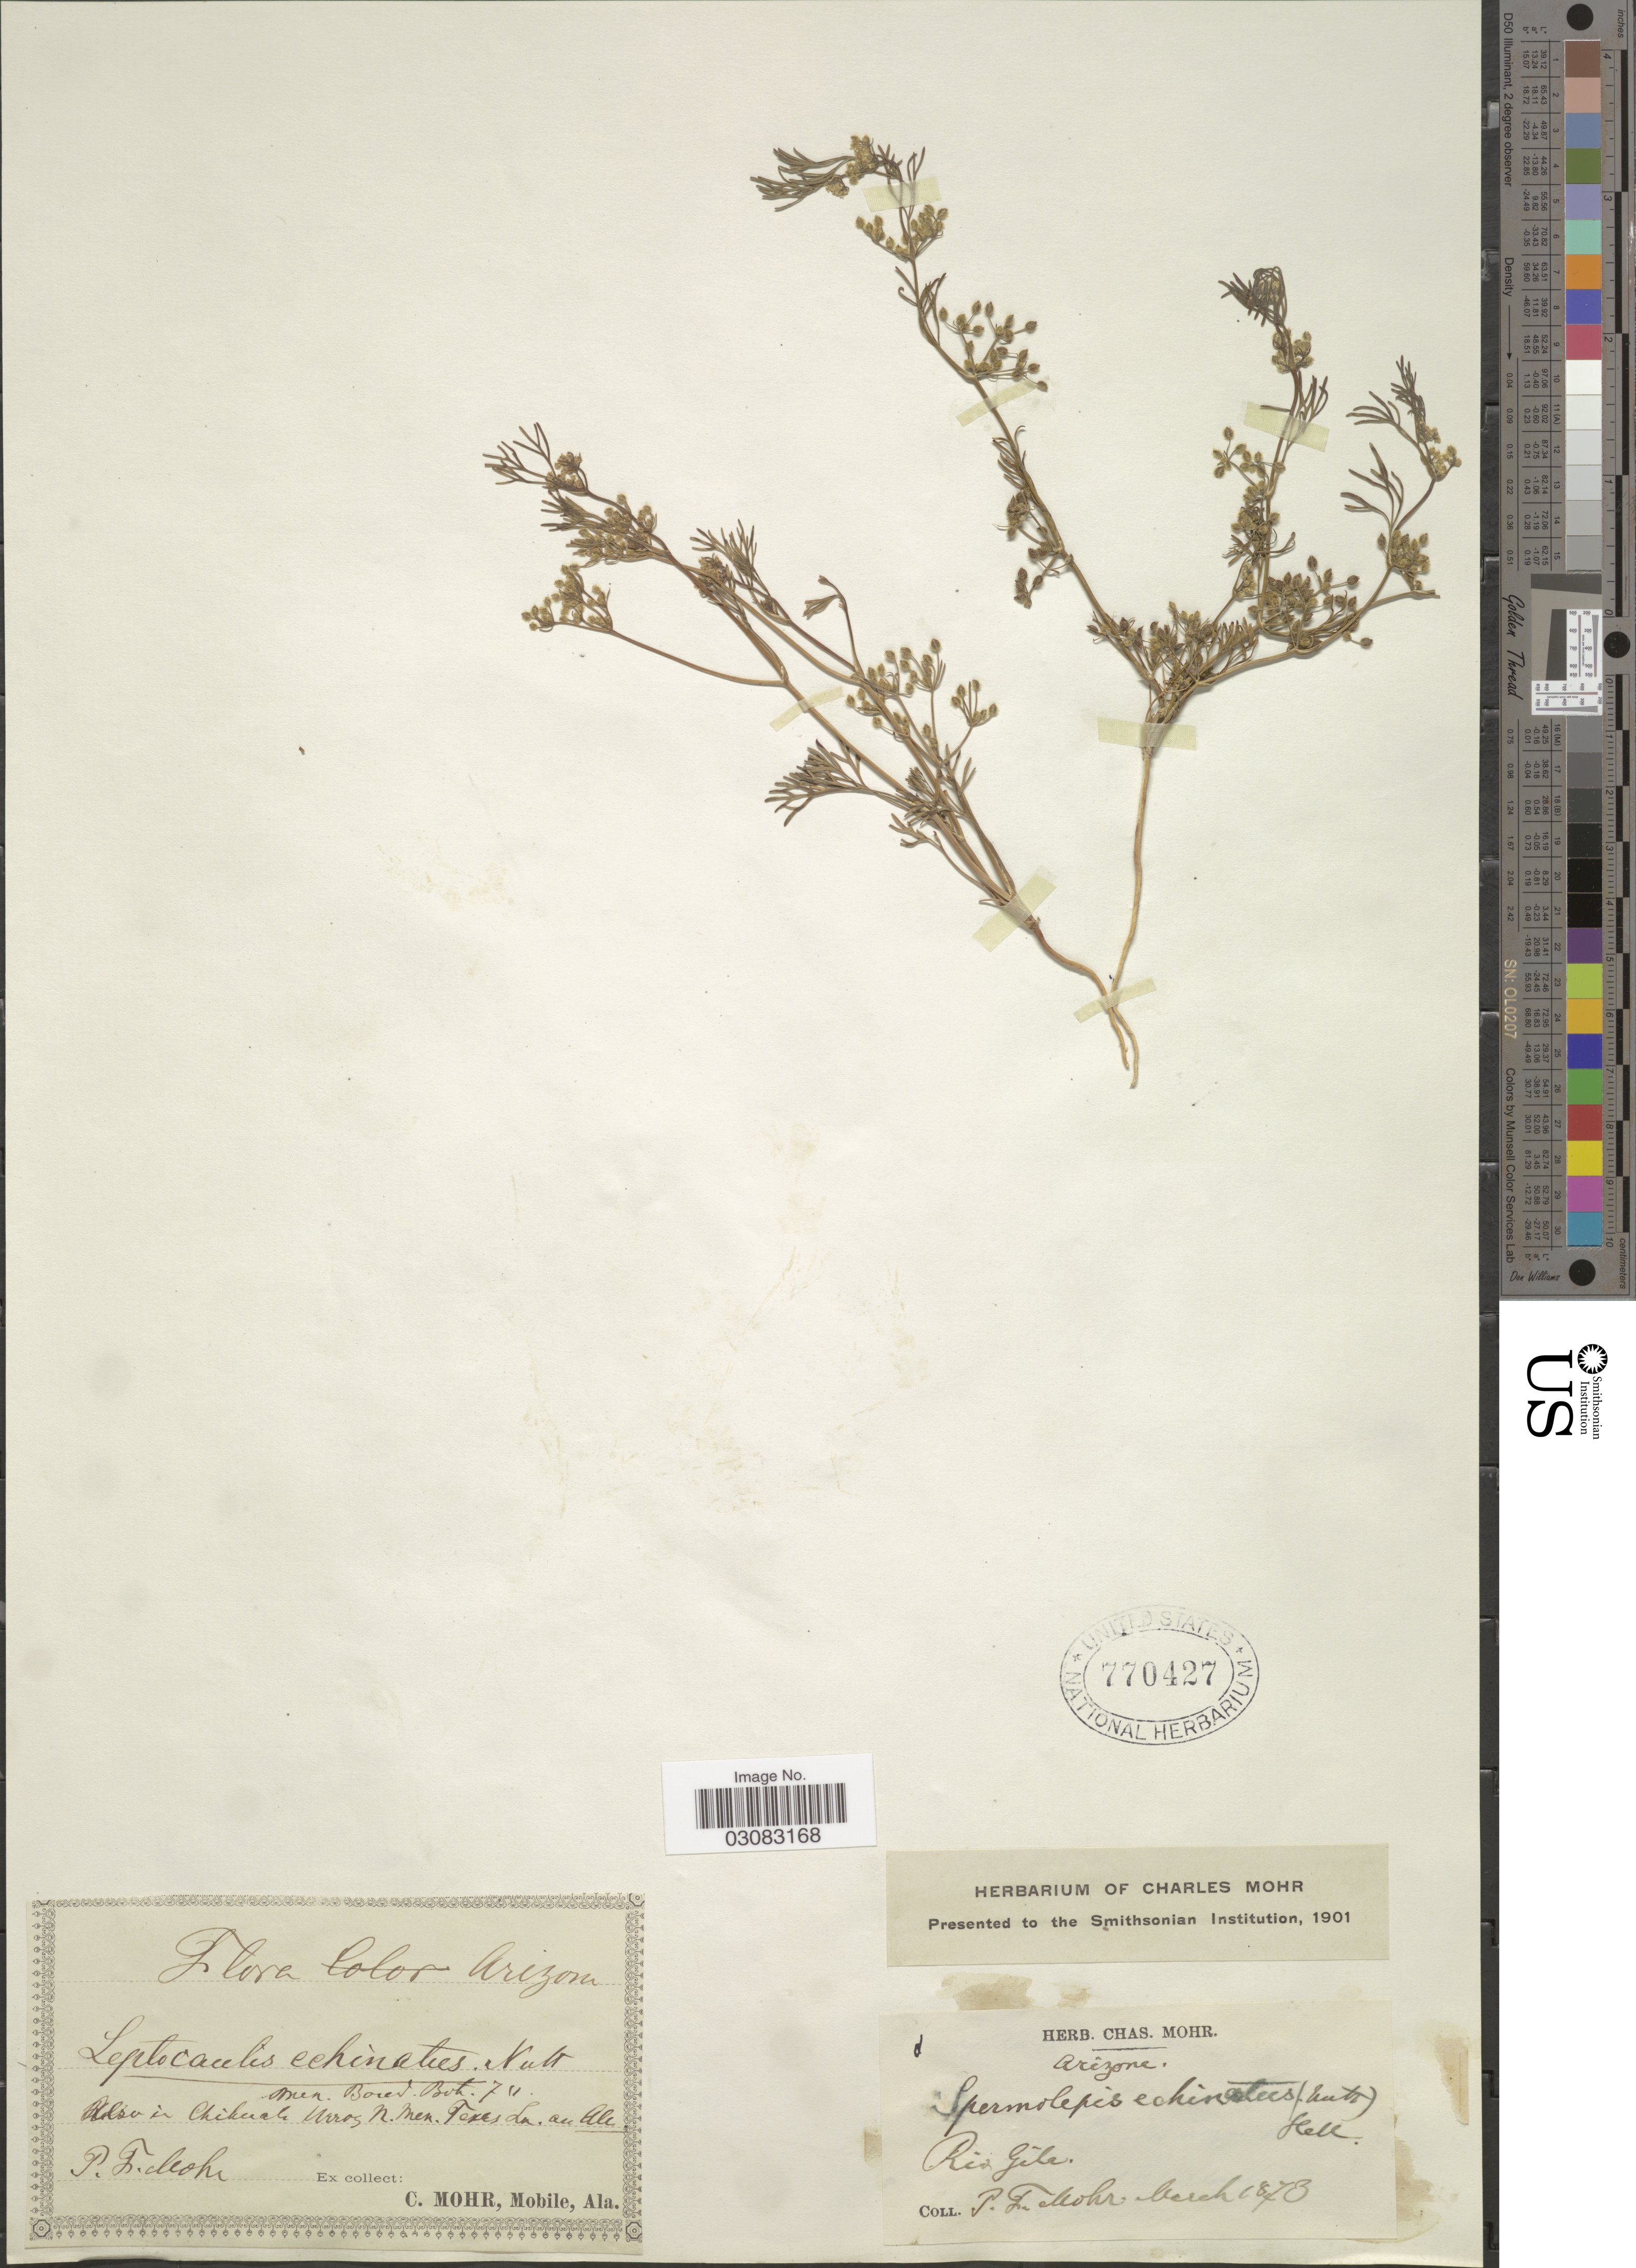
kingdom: Plantae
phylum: Tracheophyta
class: Magnoliopsida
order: Apiales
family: Apiaceae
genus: Spermolepis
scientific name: Spermolepis echinata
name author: (Nutt. ex DC.) A. Heller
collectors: P. F. Mohr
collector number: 6*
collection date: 1873-03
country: United States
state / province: Arizona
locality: Rio Gila.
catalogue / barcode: US 770427